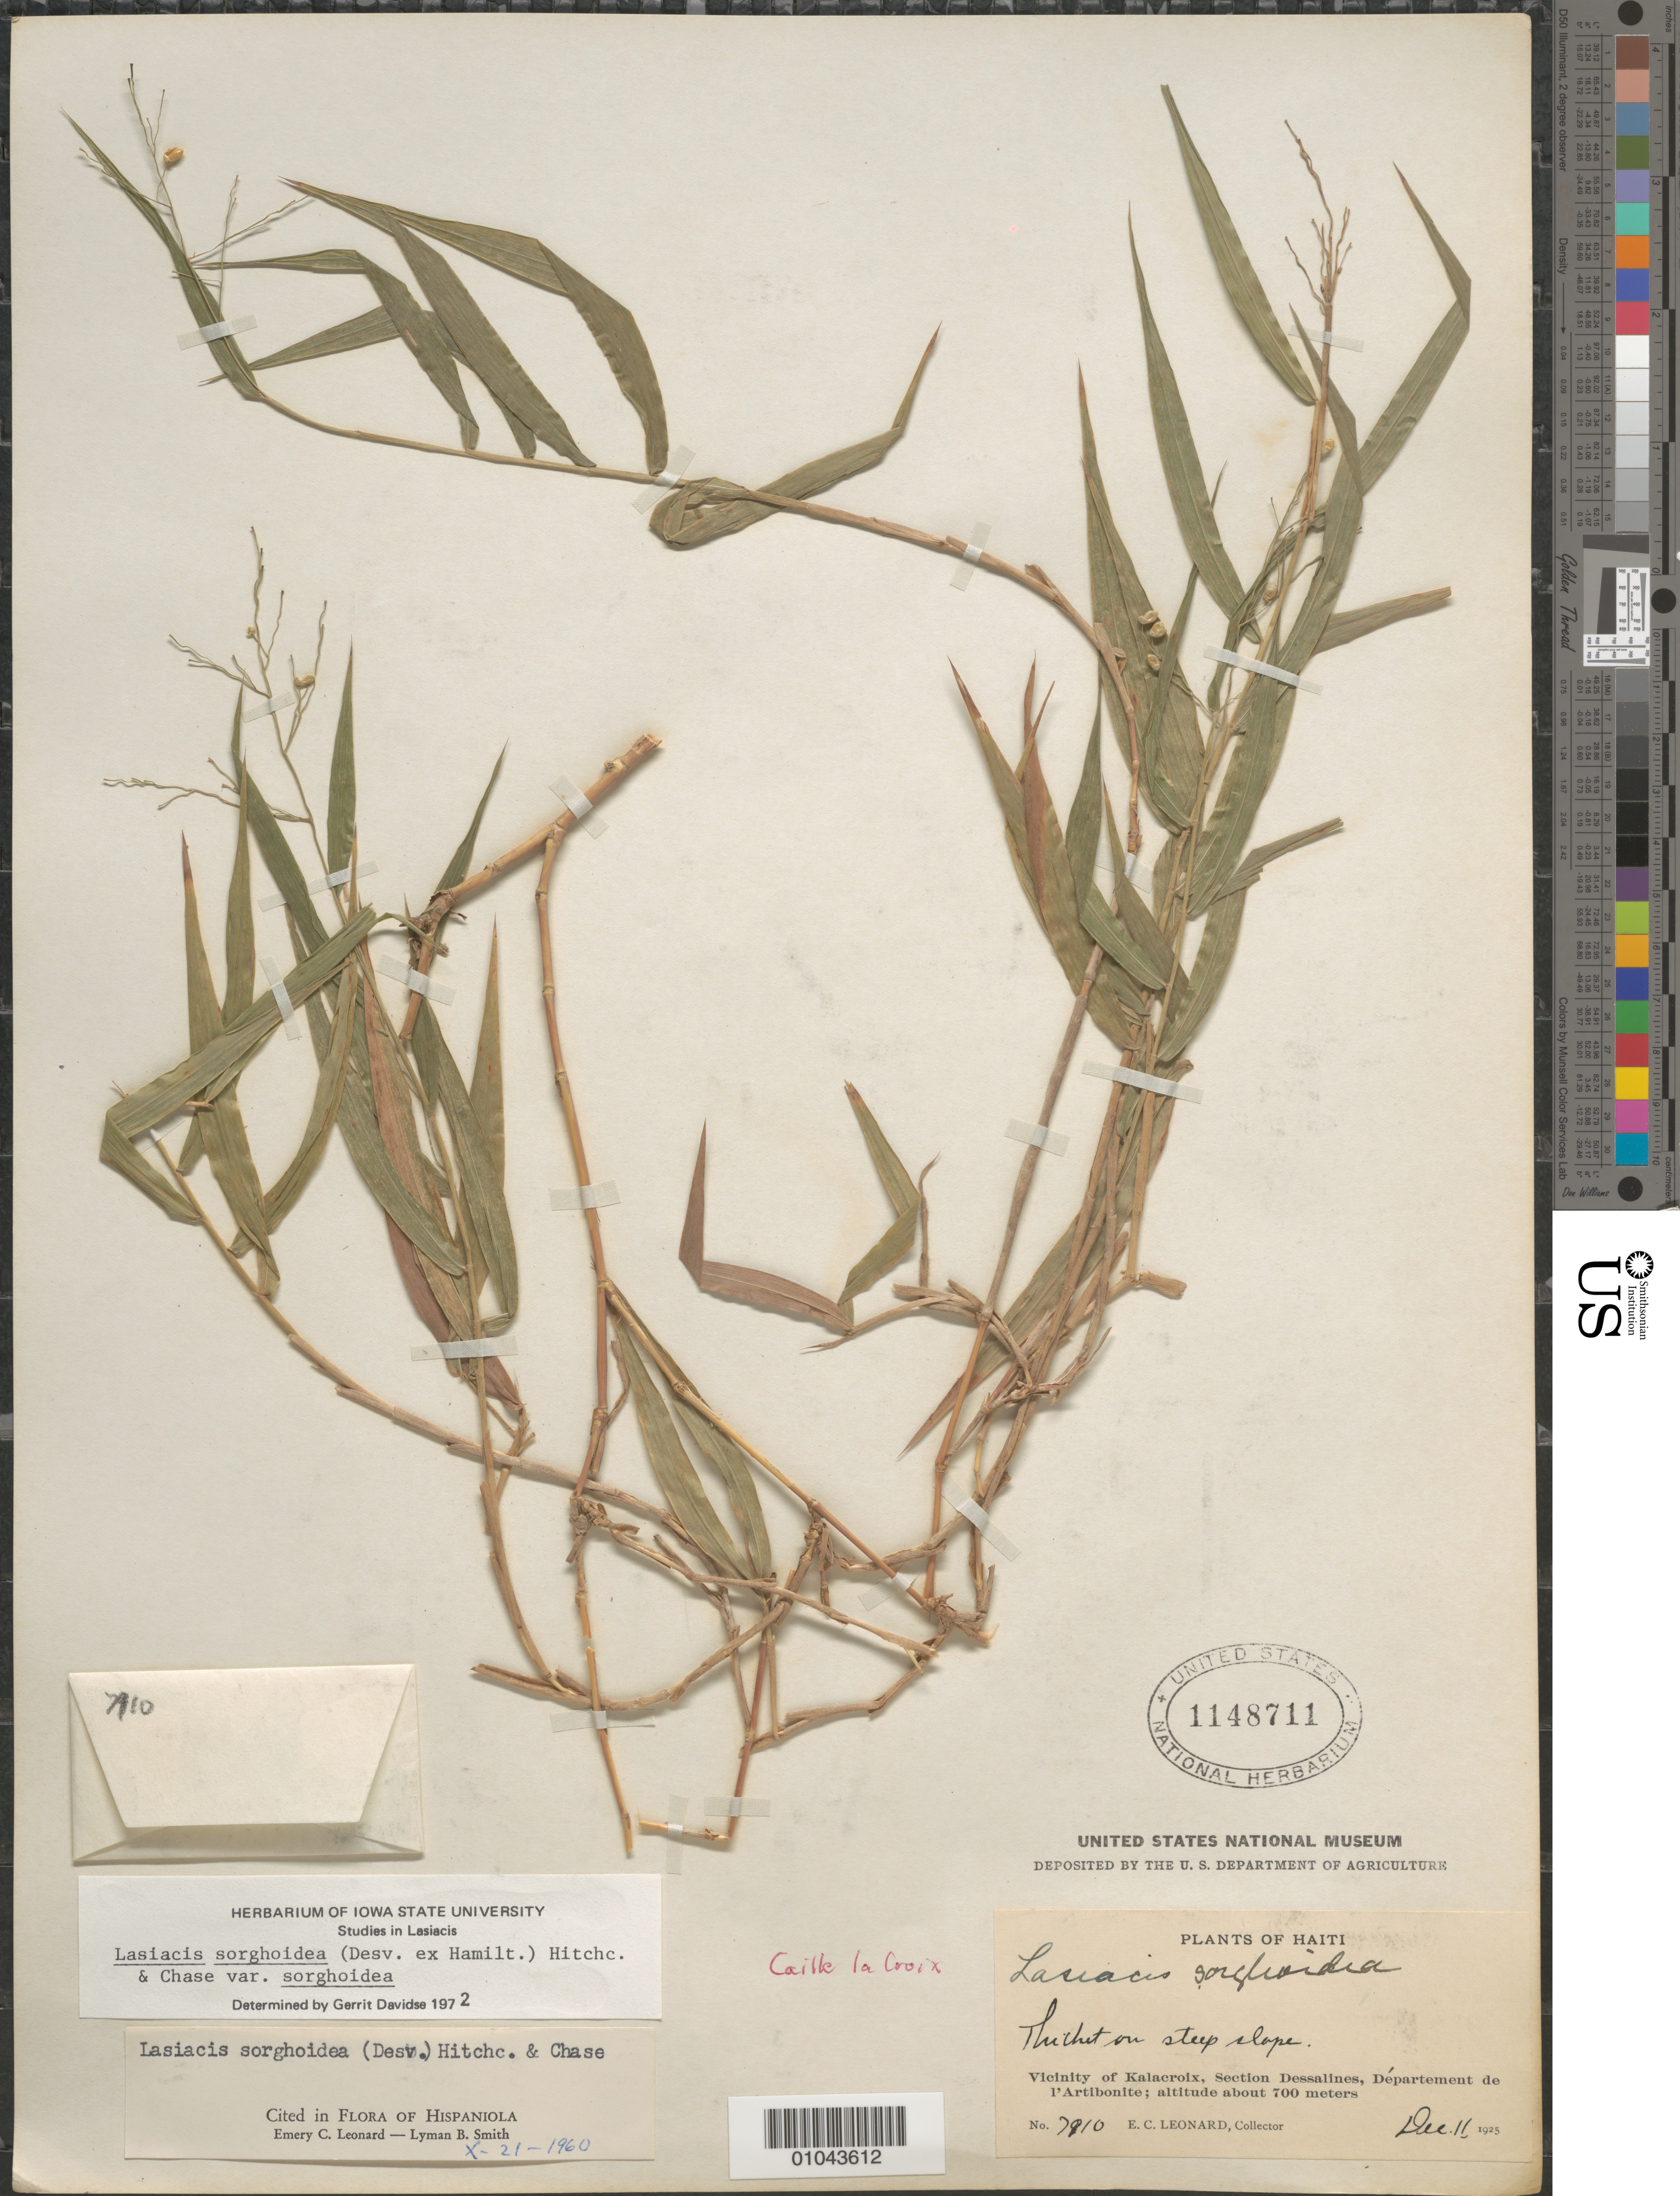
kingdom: Plantae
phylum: Tracheophyta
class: Liliopsida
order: Poales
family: Poaceae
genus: Lasiacis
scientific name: Lasiacis sorghoidea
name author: (Desv. ex Ham.) Hitchc. & Chase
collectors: E. C. Leonard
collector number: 7910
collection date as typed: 11 Dec 1925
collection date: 1925-12-11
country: Haiti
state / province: Artibonite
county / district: Dessalines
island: Hispaniola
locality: Vicinity of Kalacroix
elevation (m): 700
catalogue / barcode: US 1148711